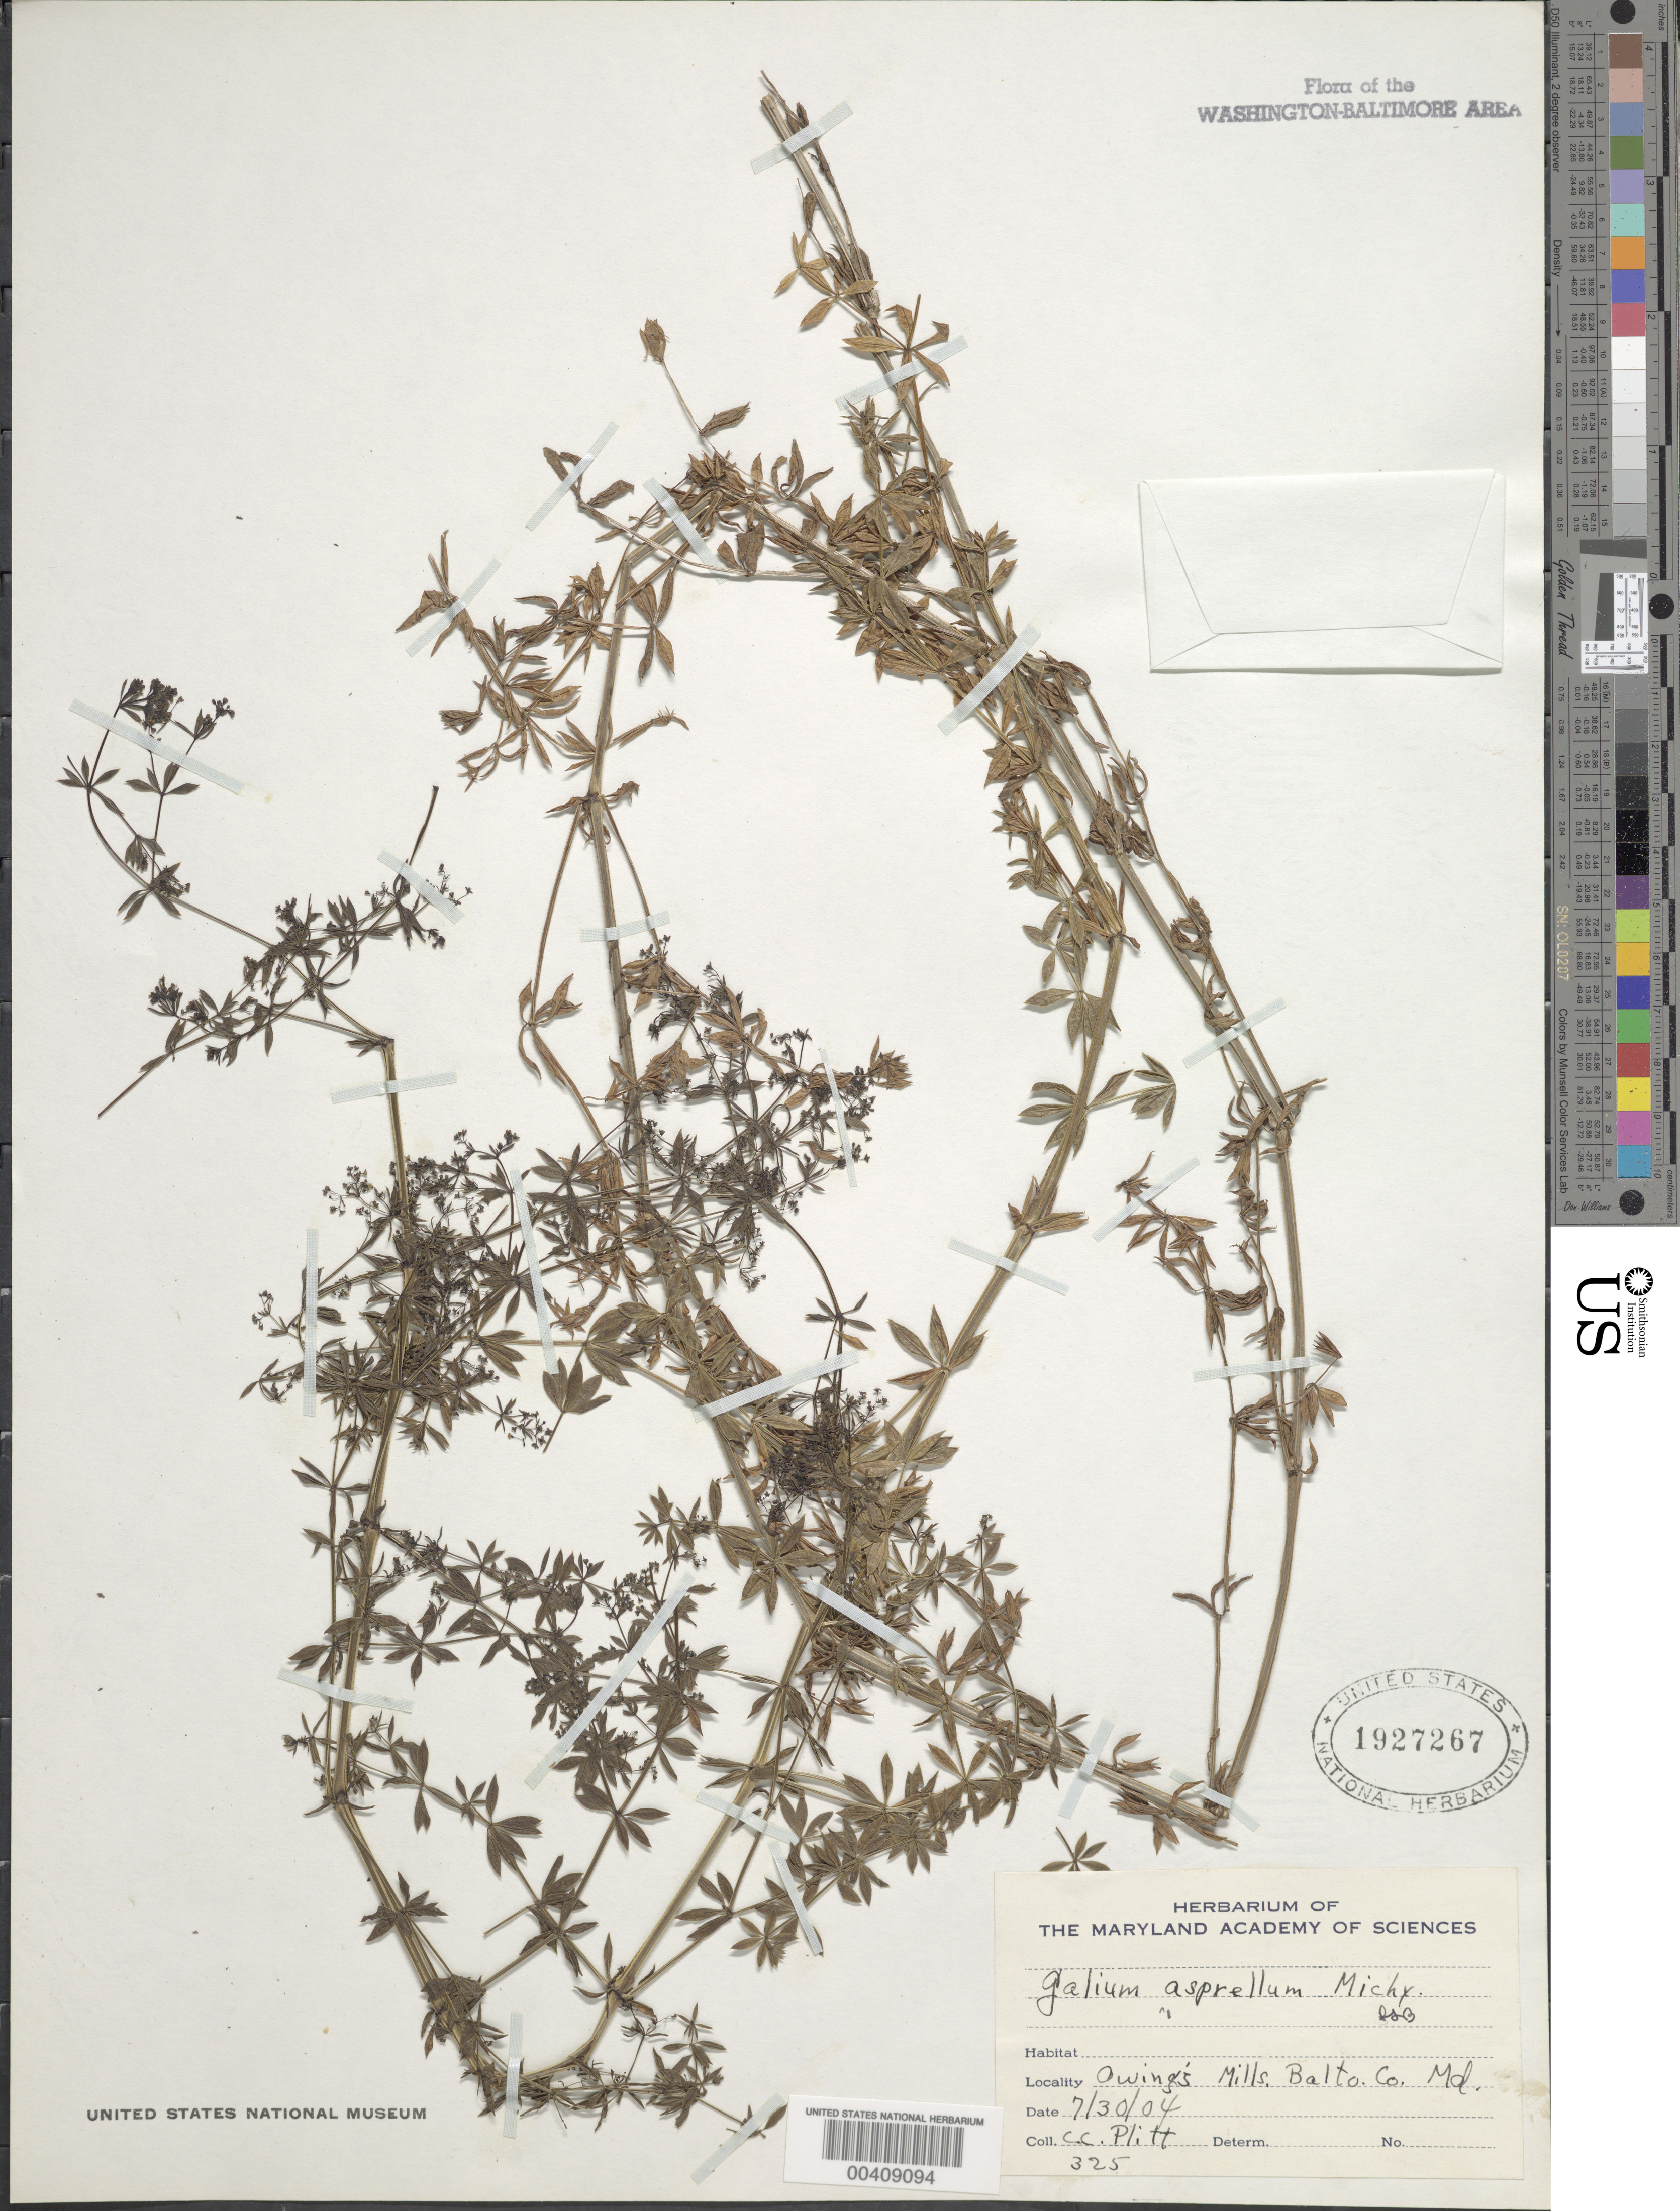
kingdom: Plantae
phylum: Tracheophyta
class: Magnoliopsida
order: Gentianales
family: Rubiaceae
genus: Galium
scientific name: Galium asprellum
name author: Michx.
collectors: C. Plitt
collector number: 325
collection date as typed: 30 Jul 1904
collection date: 1904-07-30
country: United States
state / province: Maryland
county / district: Baltimore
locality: Owings Mill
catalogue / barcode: US 1927267